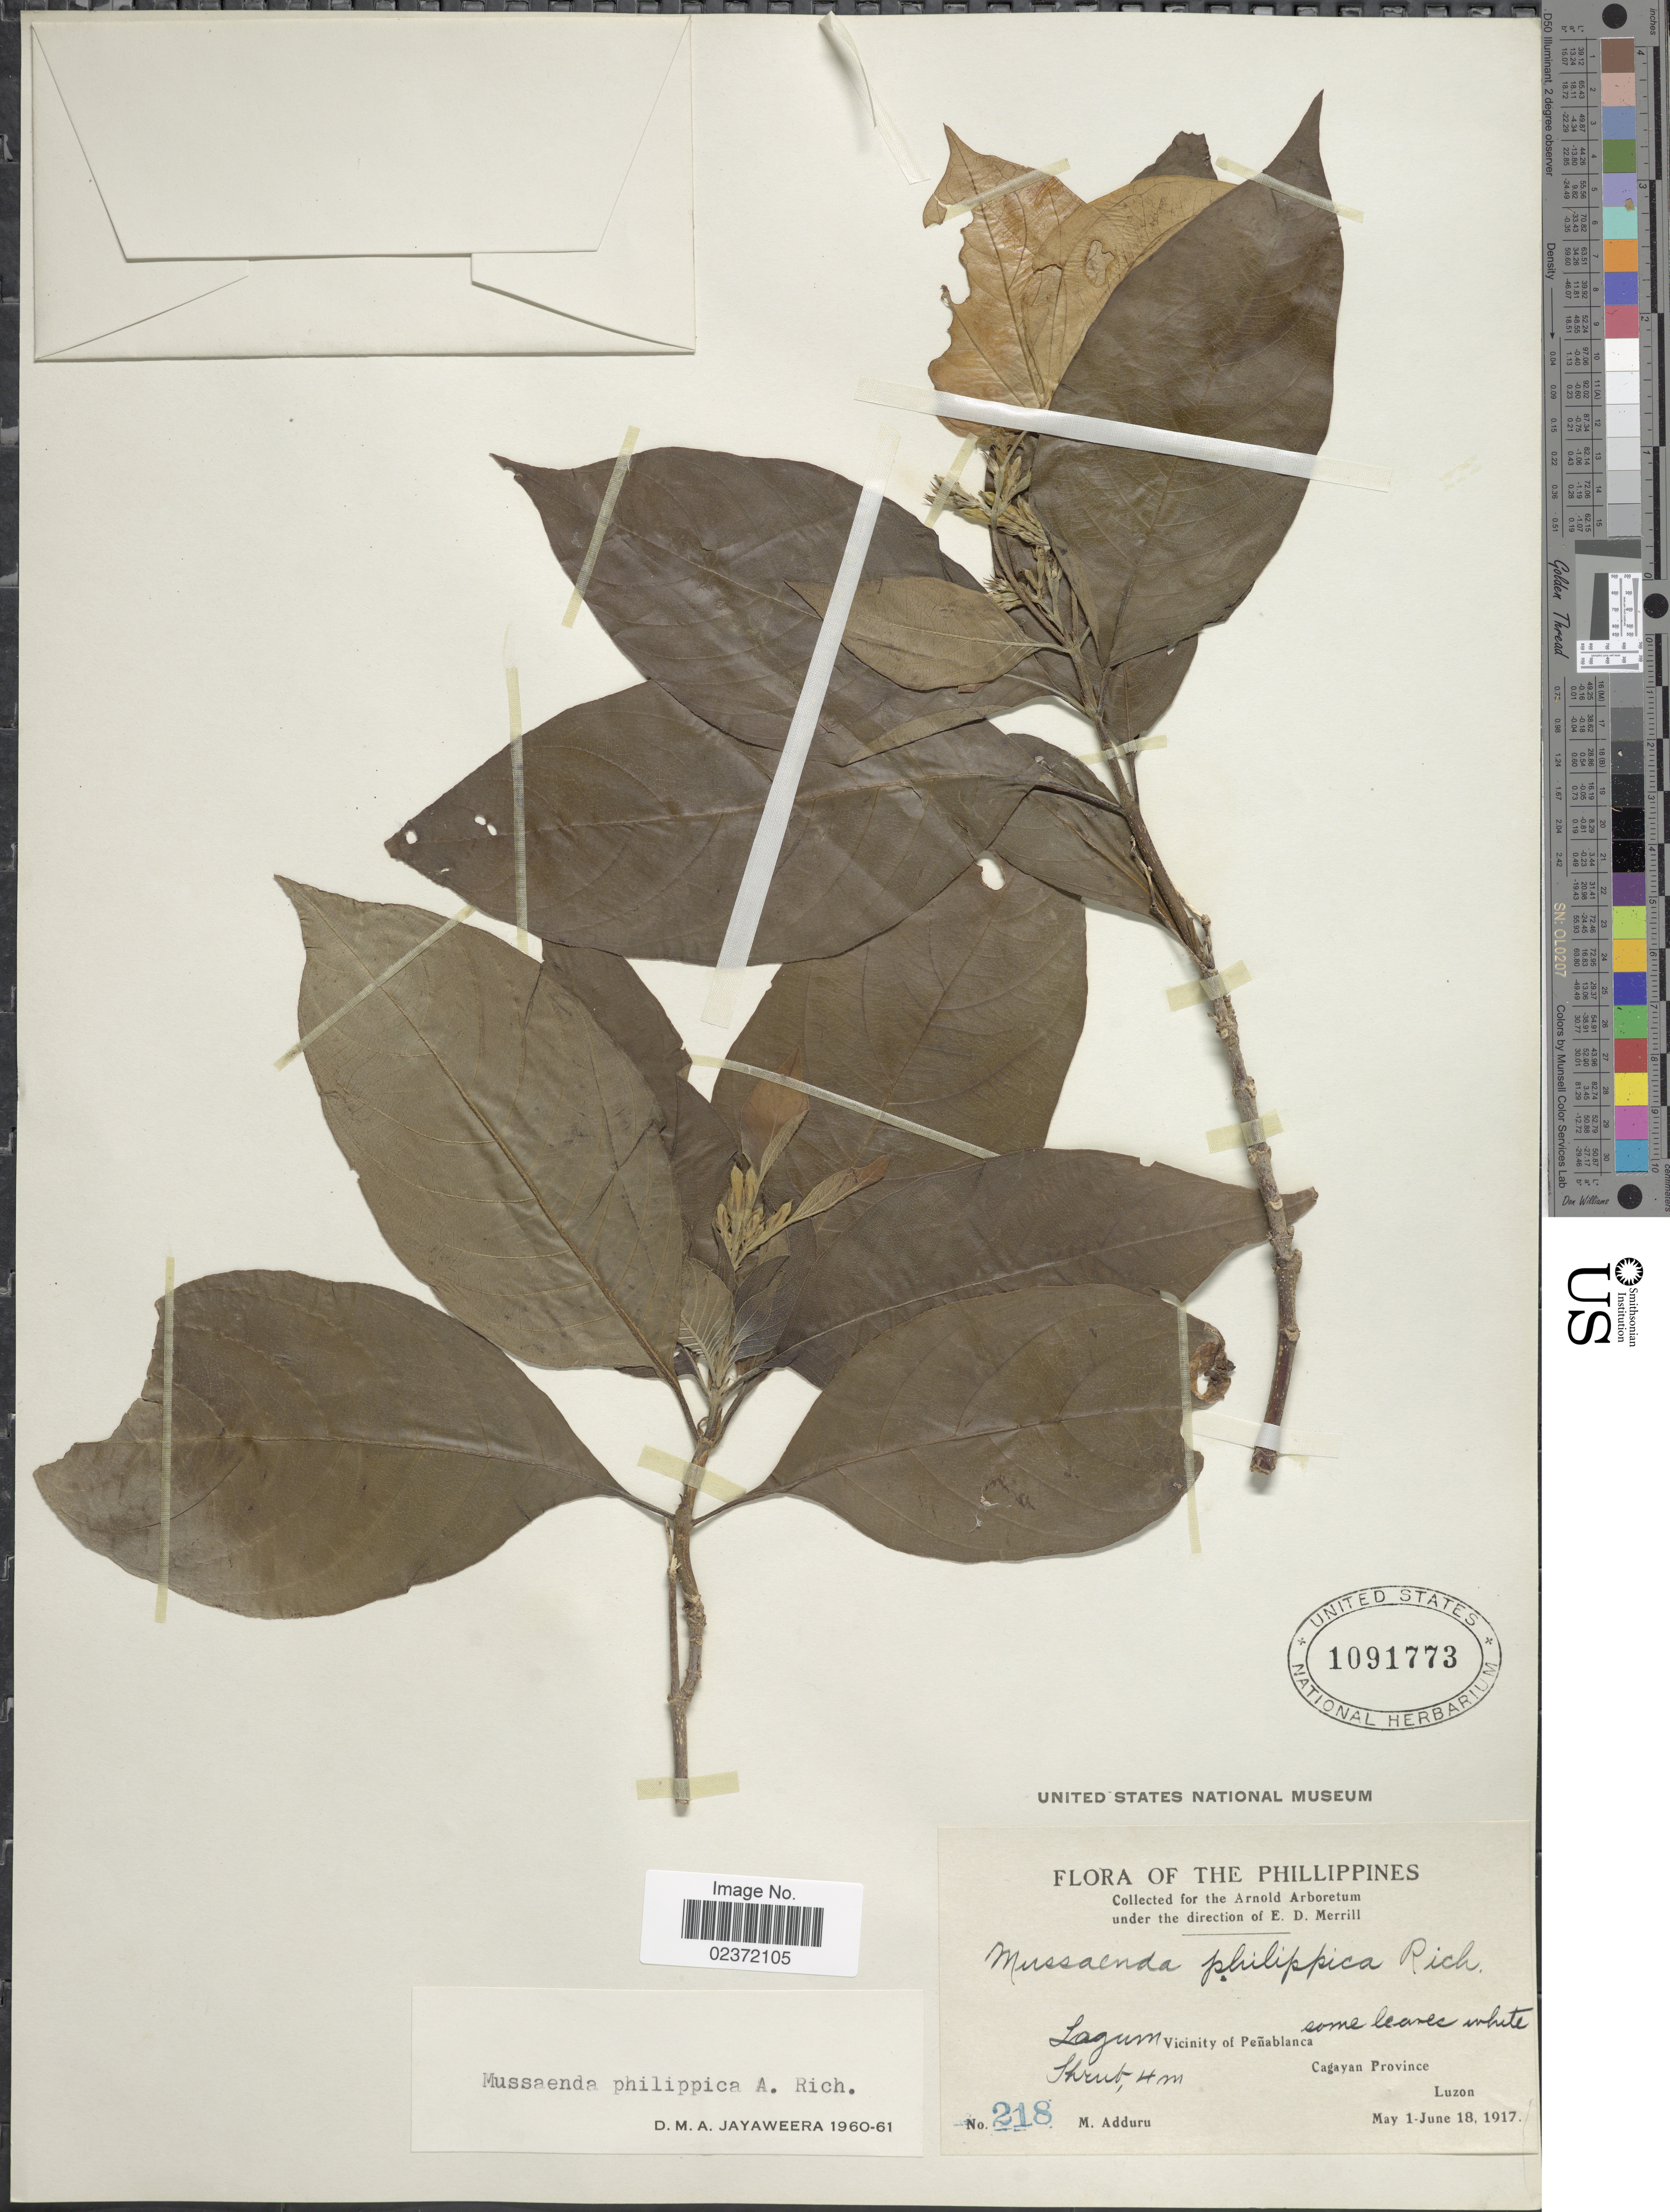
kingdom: Plantae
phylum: Tracheophyta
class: Magnoliopsida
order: Gentianales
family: Rubiaceae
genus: Mussaenda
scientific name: Mussaenda philippica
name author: A. Rich.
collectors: M. Adduru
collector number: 218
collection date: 1917-05-01/1917-06-18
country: Philippines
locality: Vicinity of Penablanca, Cagayan Province, Luzon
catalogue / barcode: US 1091773